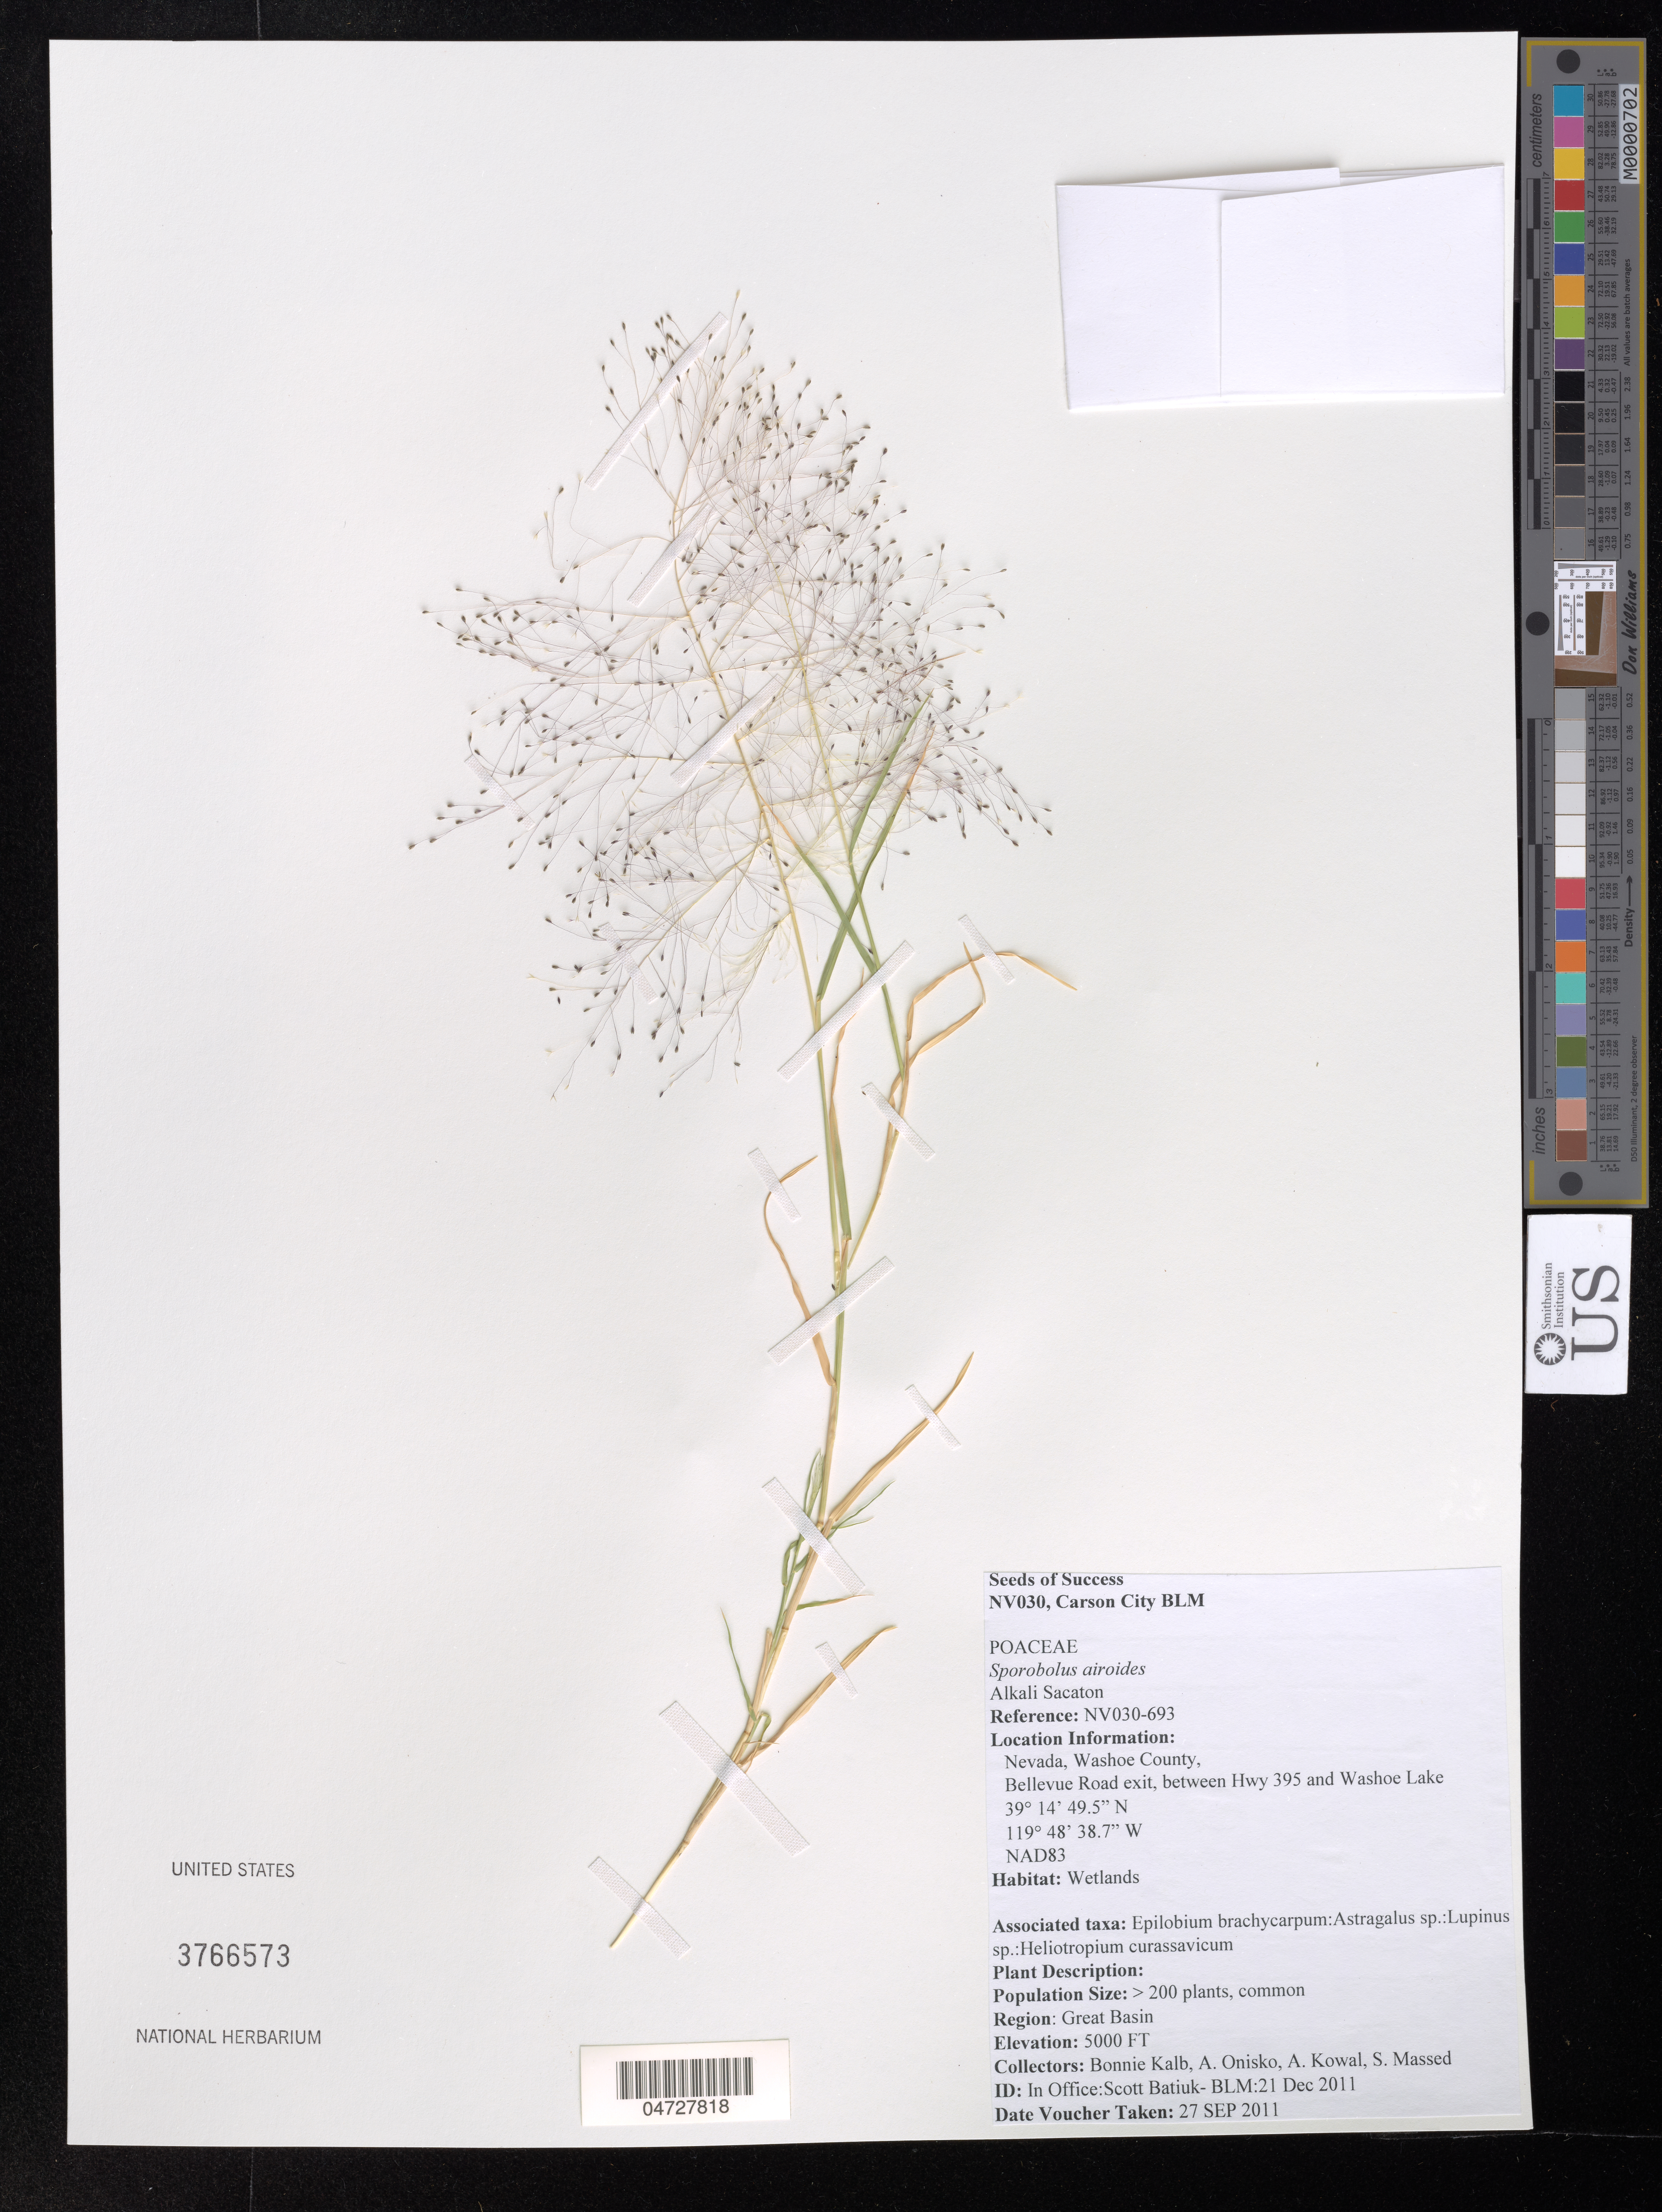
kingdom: Plantae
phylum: Tracheophyta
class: Liliopsida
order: Poales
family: Poaceae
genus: Sporobolus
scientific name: Sporobolus airoides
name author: (Torr.) Torr.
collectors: B. Kalb, A. Onisko, A. Kowal & S. Massed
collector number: NV030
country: United States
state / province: Nevada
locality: Washoe County, Bellevue Road exit, between Hwy 395 and Washoe Lake. Great Basin.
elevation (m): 1524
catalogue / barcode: US 3766573